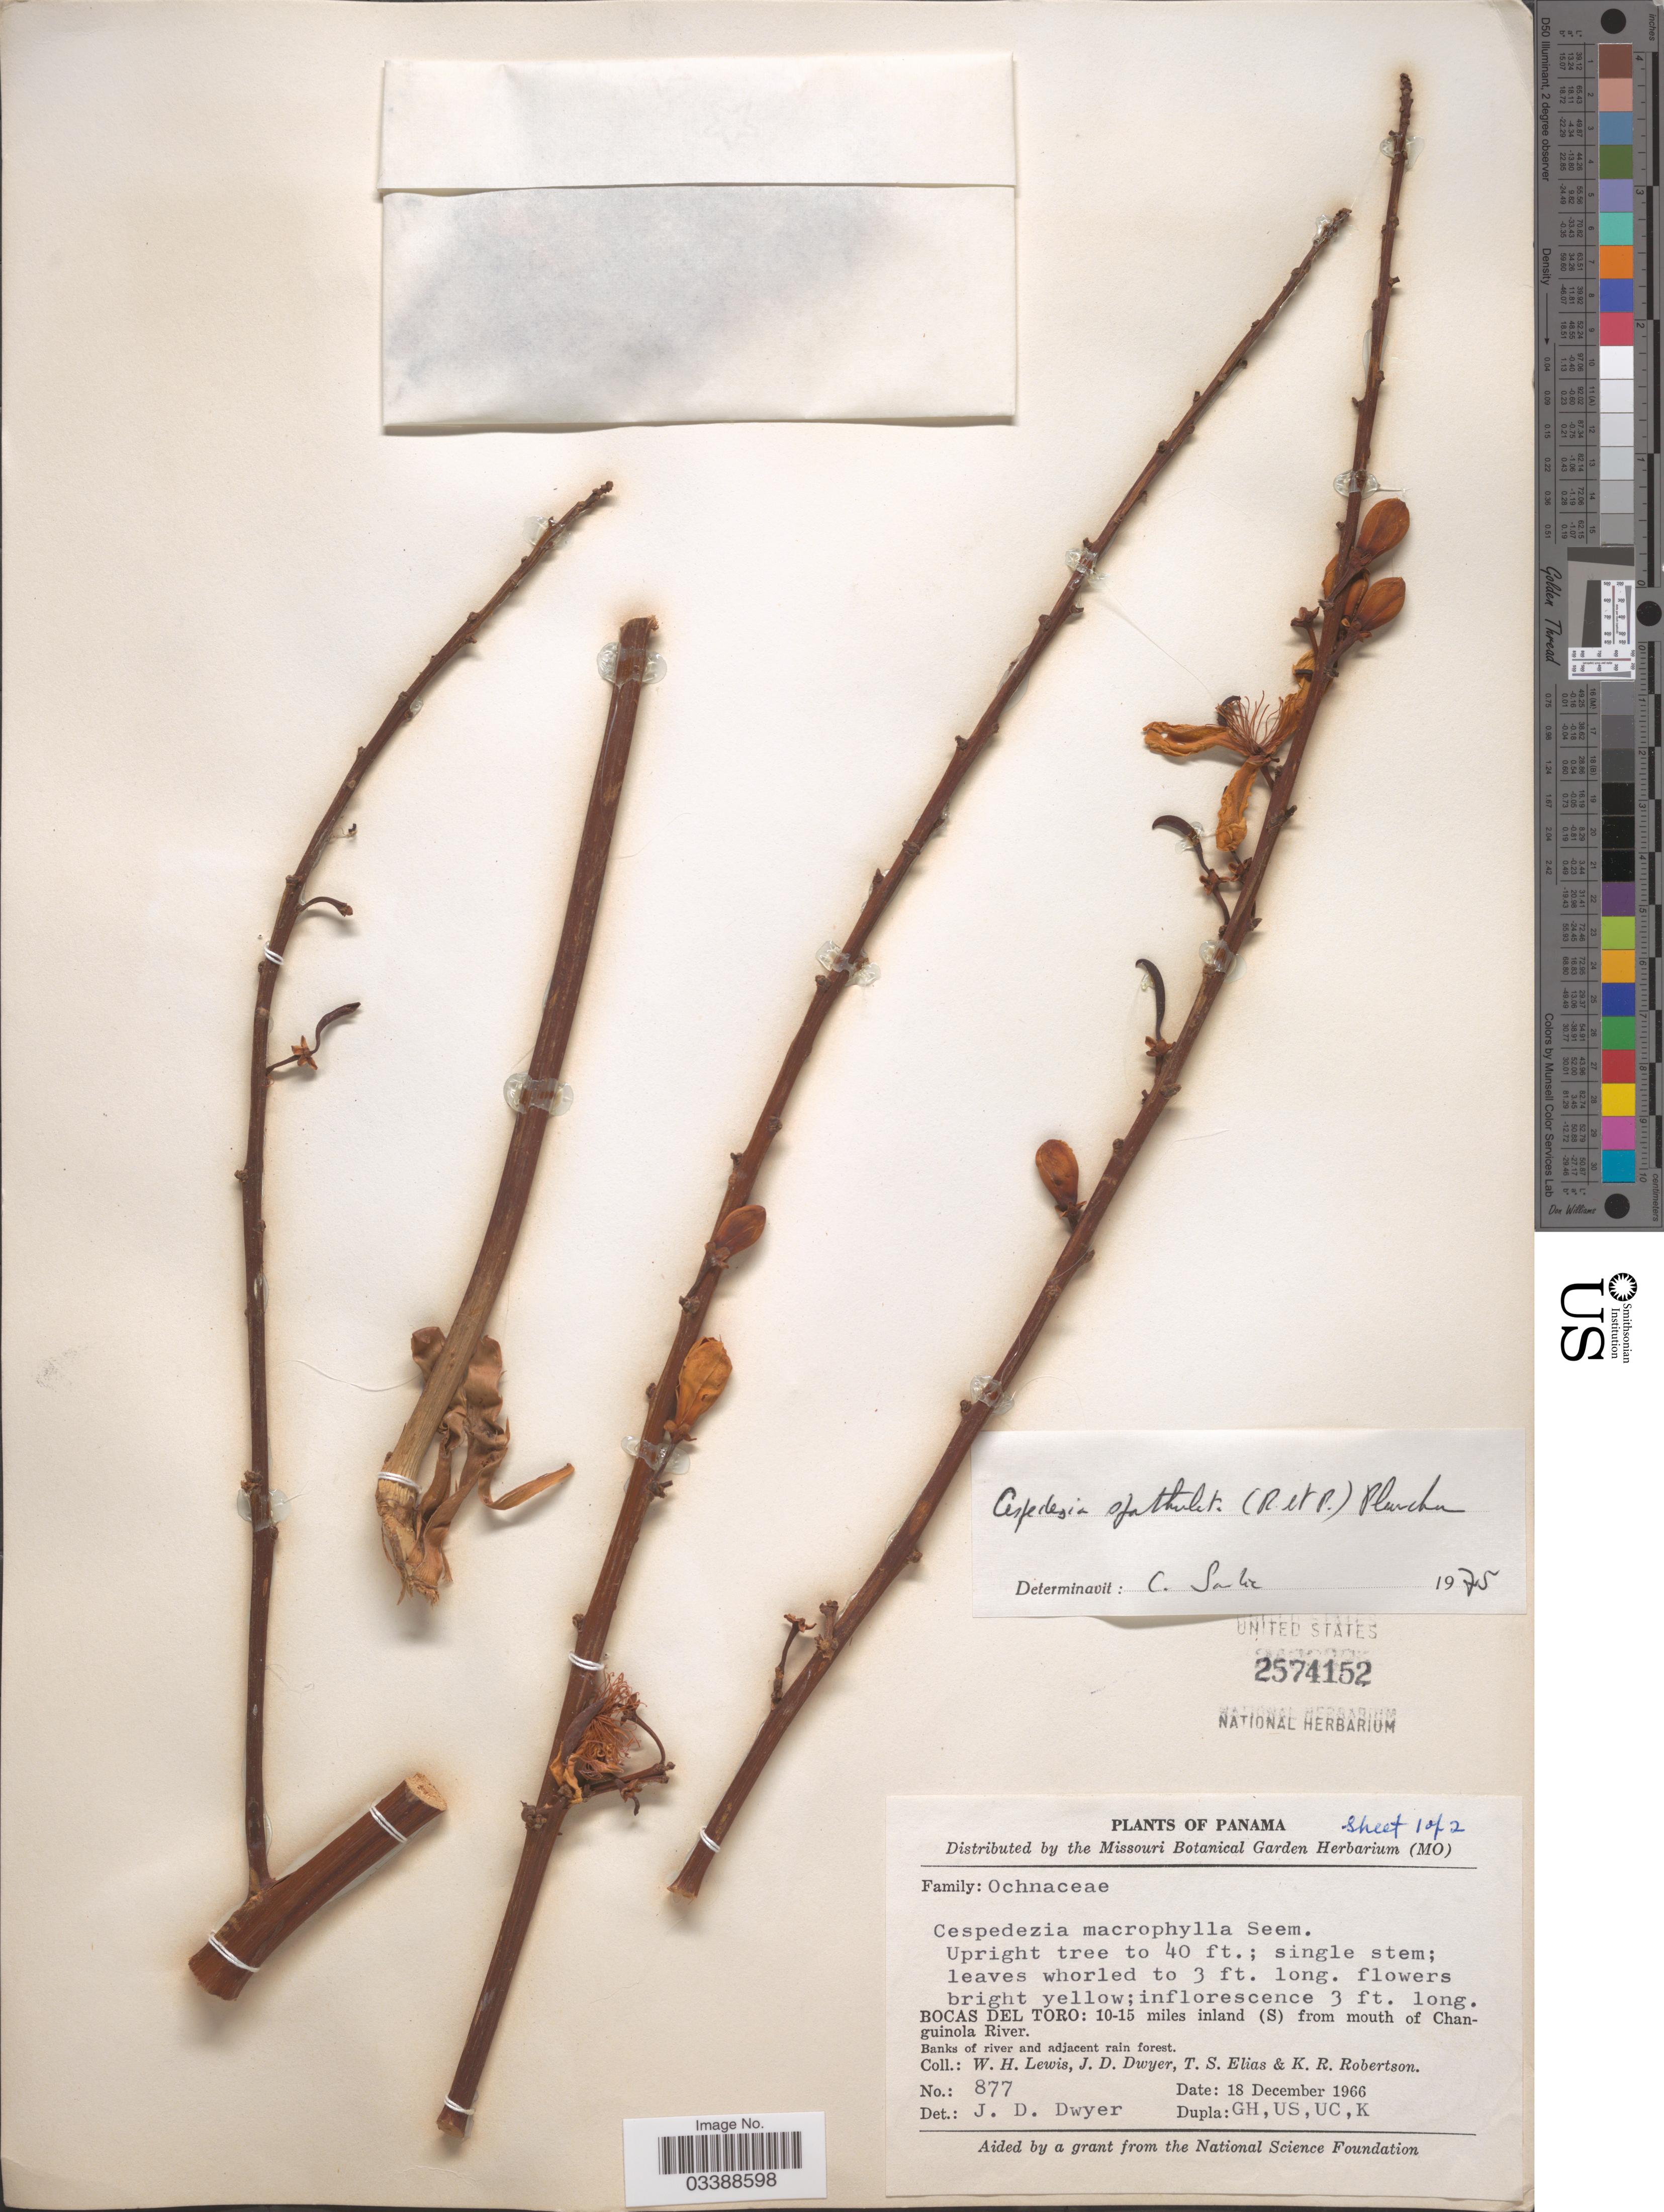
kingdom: Plantae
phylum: Tracheophyta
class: Magnoliopsida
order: Malpighiales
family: Ochnaceae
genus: Cespedesia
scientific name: Cespedesia spathulata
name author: (Ruiz & Pav.) Planch.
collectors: W. H. Lewis, J. D. Dwyer, T. S. Elias & K. Robertson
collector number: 877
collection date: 1966-12-18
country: Panama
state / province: Bocas del Toro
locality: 10-15 miles inland (S) from mouth of Changuinola River.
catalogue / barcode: US 2574152